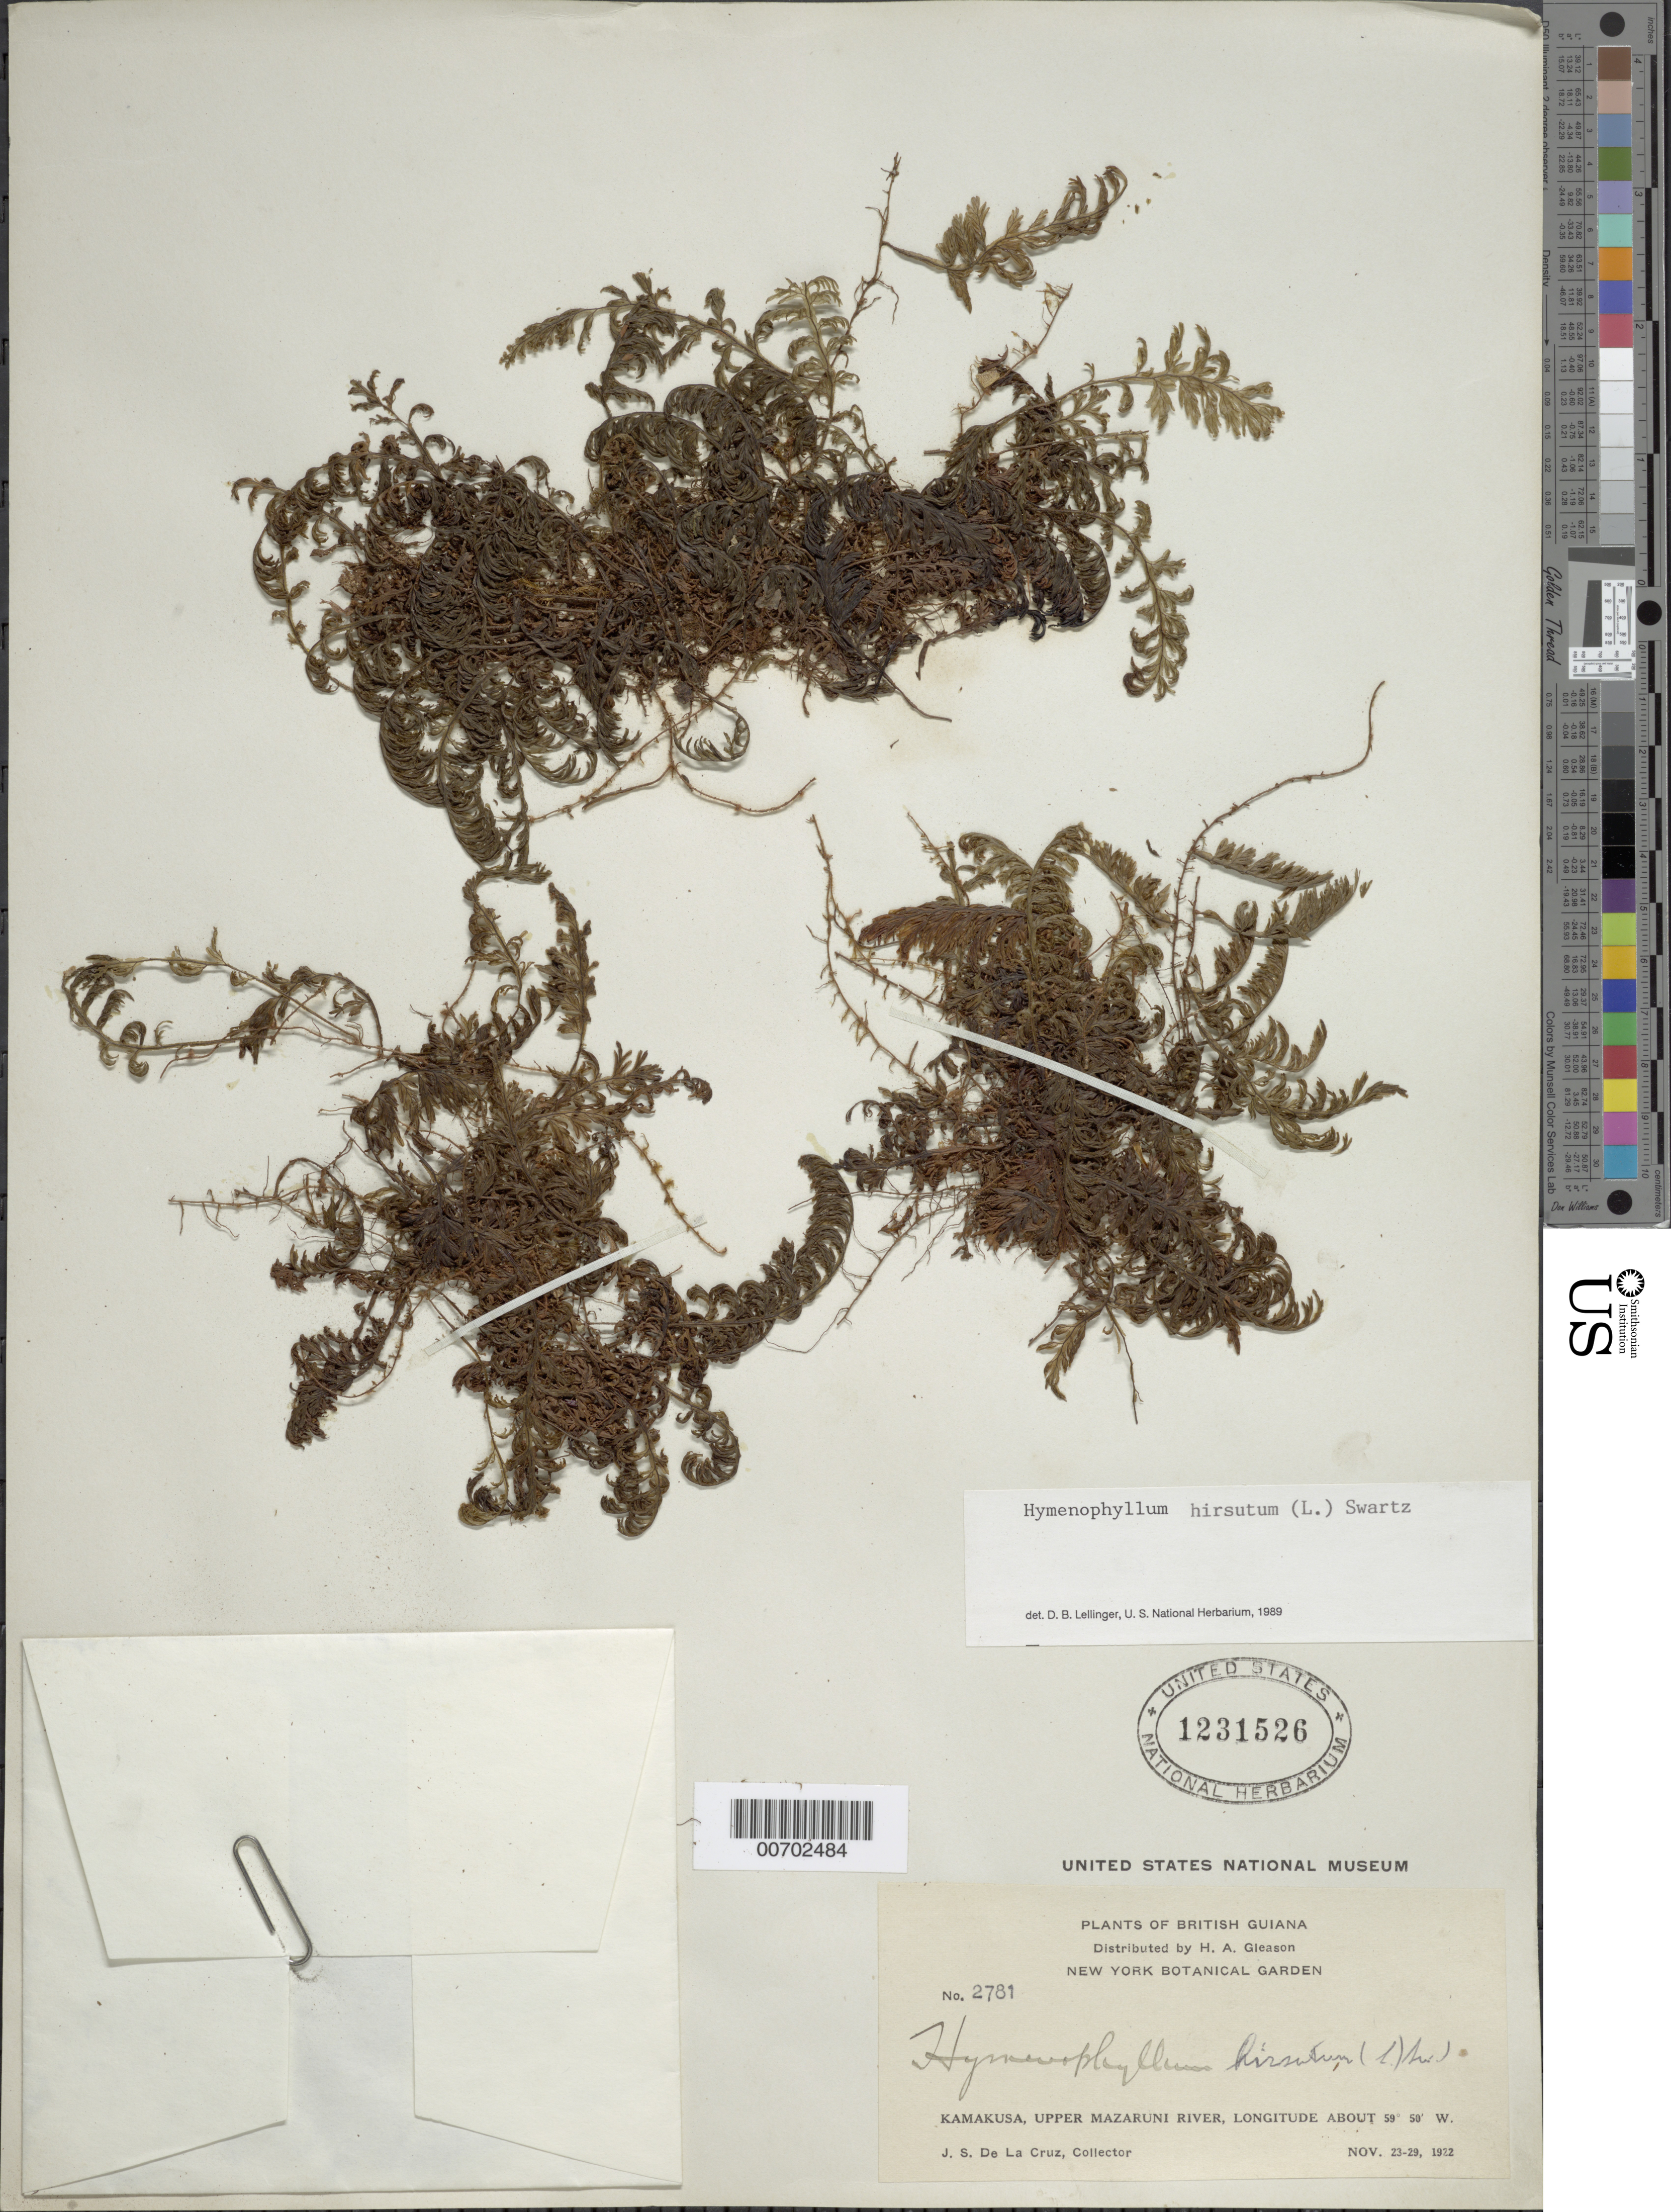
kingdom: Plantae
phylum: Tracheophyta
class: Polypodiopsida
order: Hymenophyllales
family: Hymenophyllaceae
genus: Hymenophyllum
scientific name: Hymenophyllum hirsutum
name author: (L.) Sw.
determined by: Lellinger, David B., (BOT), Smithsonian Institution - National Museum of Natural History (UNITED STATES)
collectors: J. S. de la Cruz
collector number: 2781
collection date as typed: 23-Nov-22 to 29-Nov-22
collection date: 1922-11-23/1922-11-29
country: Guyana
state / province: Cuyuni-Mazaruni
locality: Kamakusa, Upper Mazaruni R.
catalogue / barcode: US 1231526